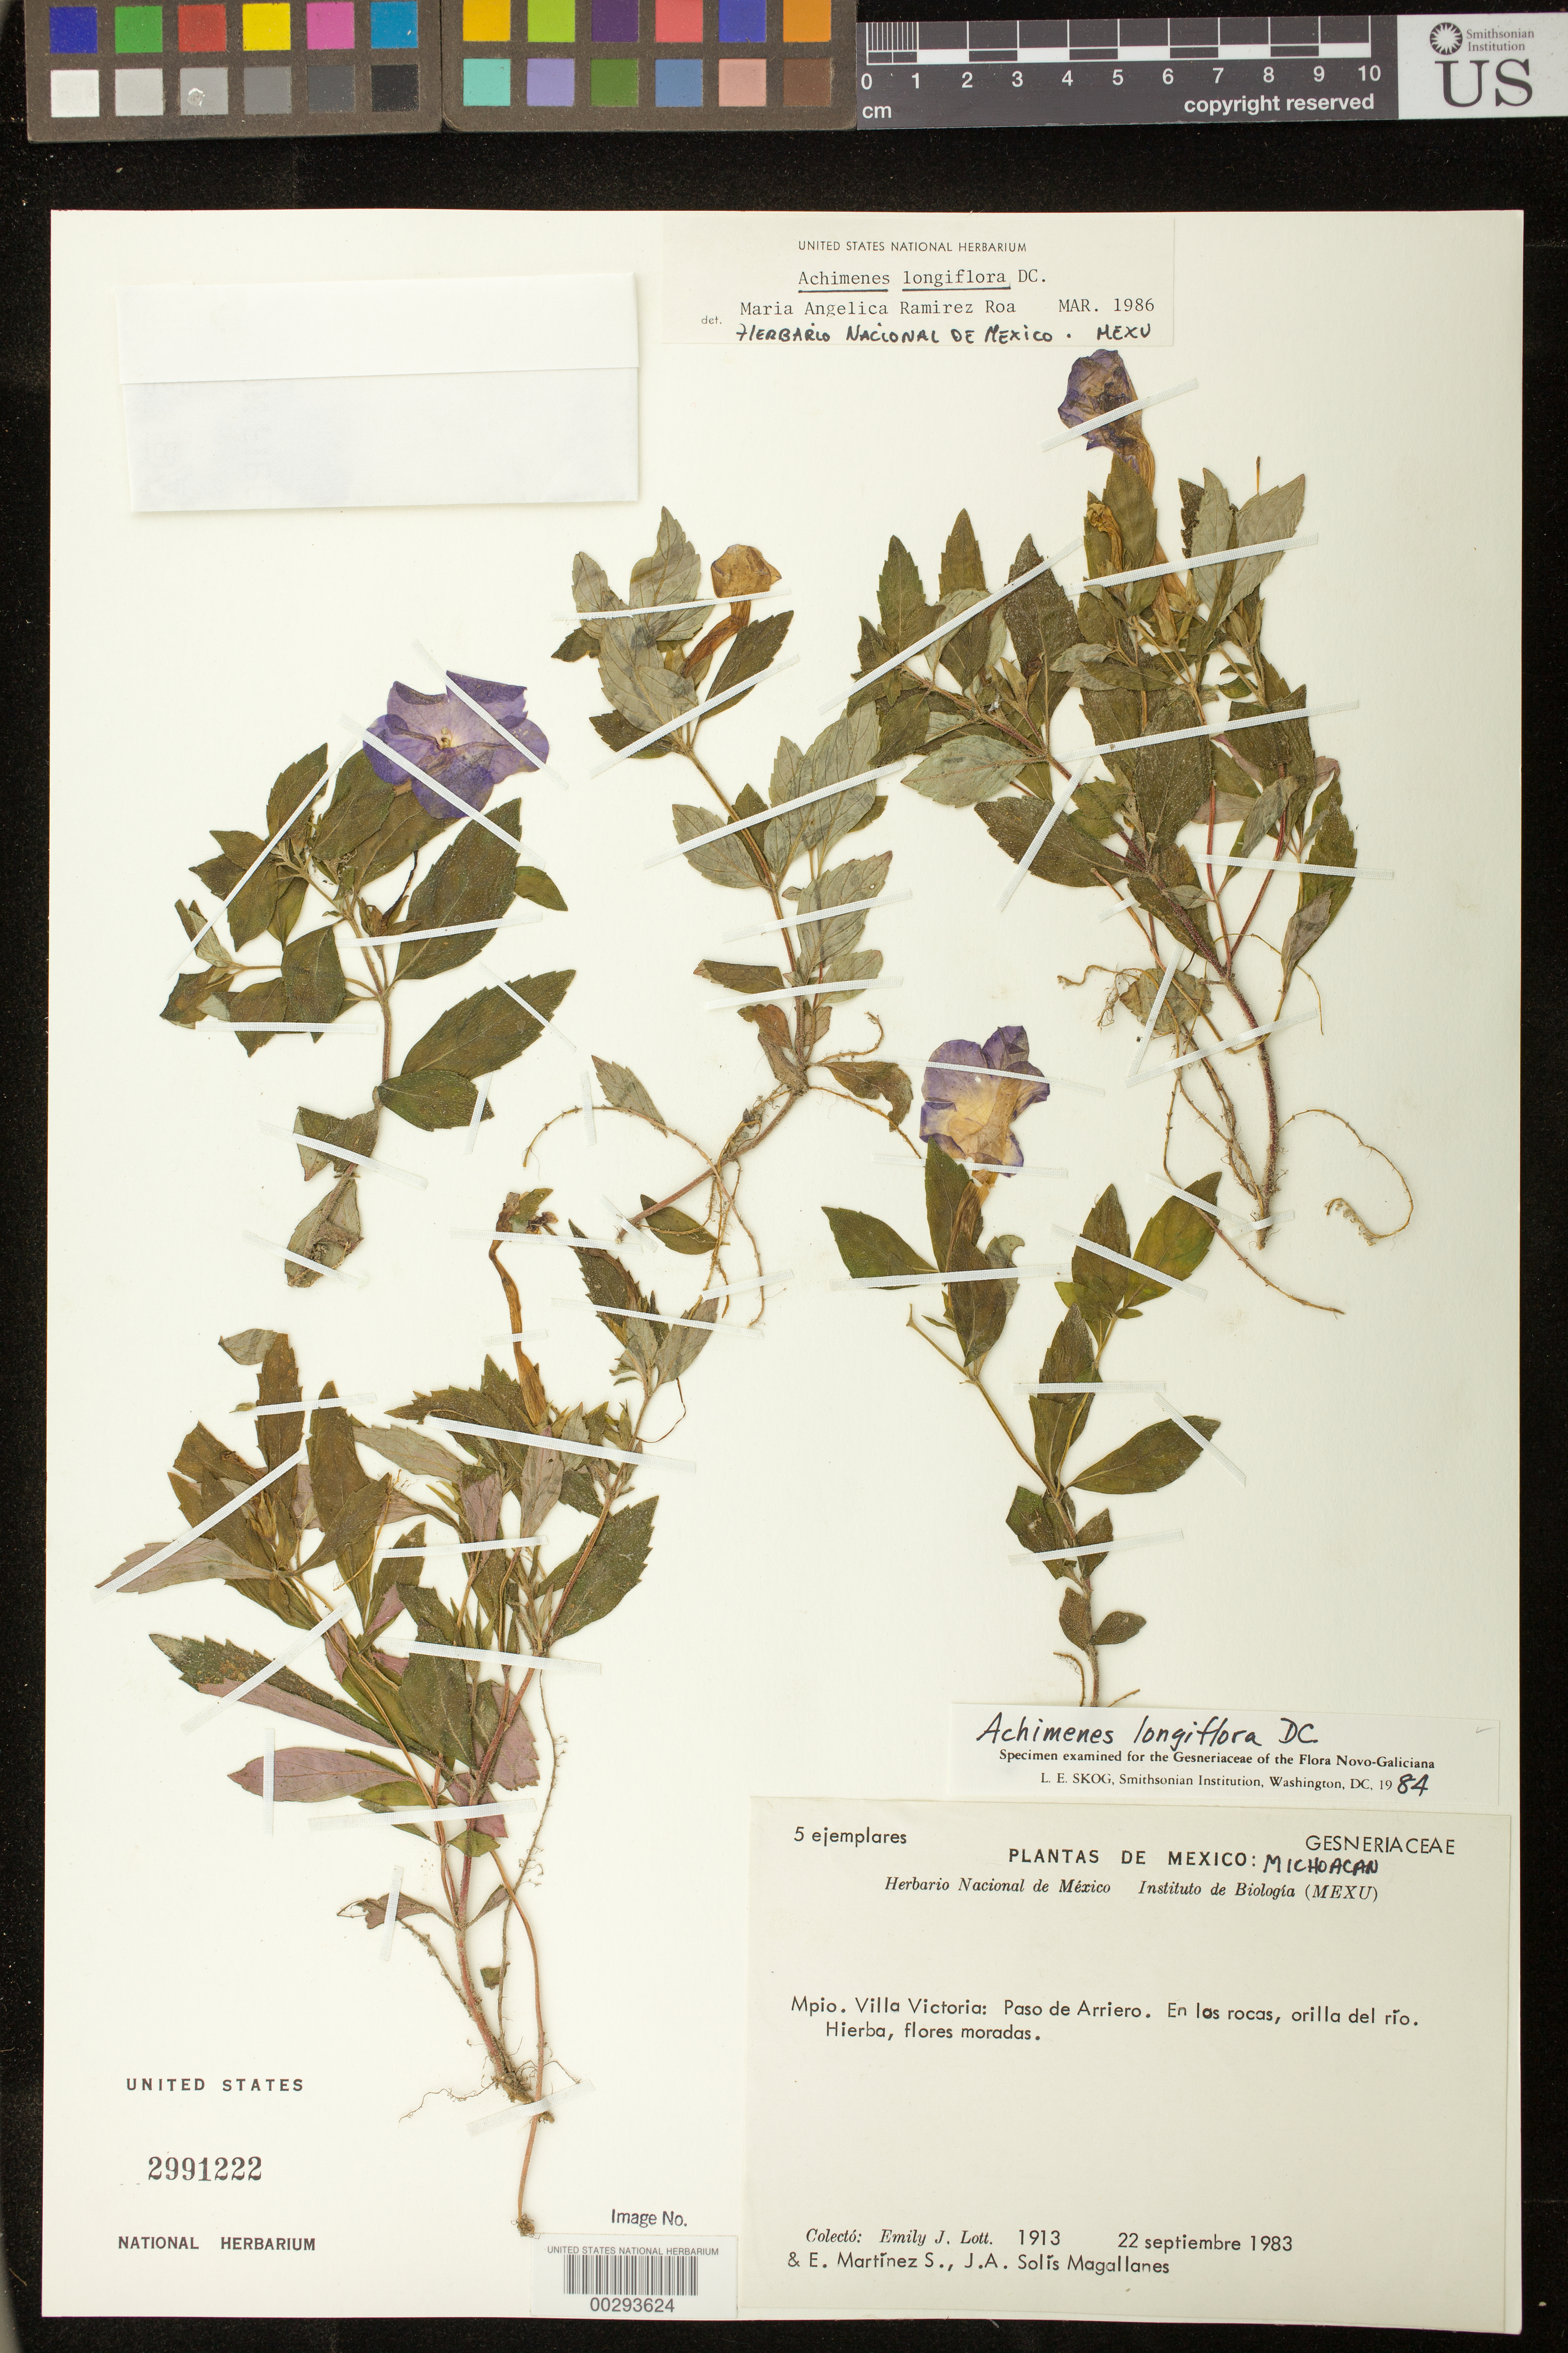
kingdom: Plantae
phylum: Tracheophyta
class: Magnoliopsida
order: Lamiales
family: Gesneriaceae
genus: Achimenes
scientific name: Achimenes longiflora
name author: DC.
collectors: E. Lott, E. M. Martínez S. & Solis M., A.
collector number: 1913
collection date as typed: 22 Sep 1983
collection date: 1983-09-22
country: Mexico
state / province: Michoacan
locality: Mpio. Villa Victoria: Paso de Arriero, camino a La Angostadera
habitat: En las rocas, orilla del río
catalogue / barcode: US 2991222